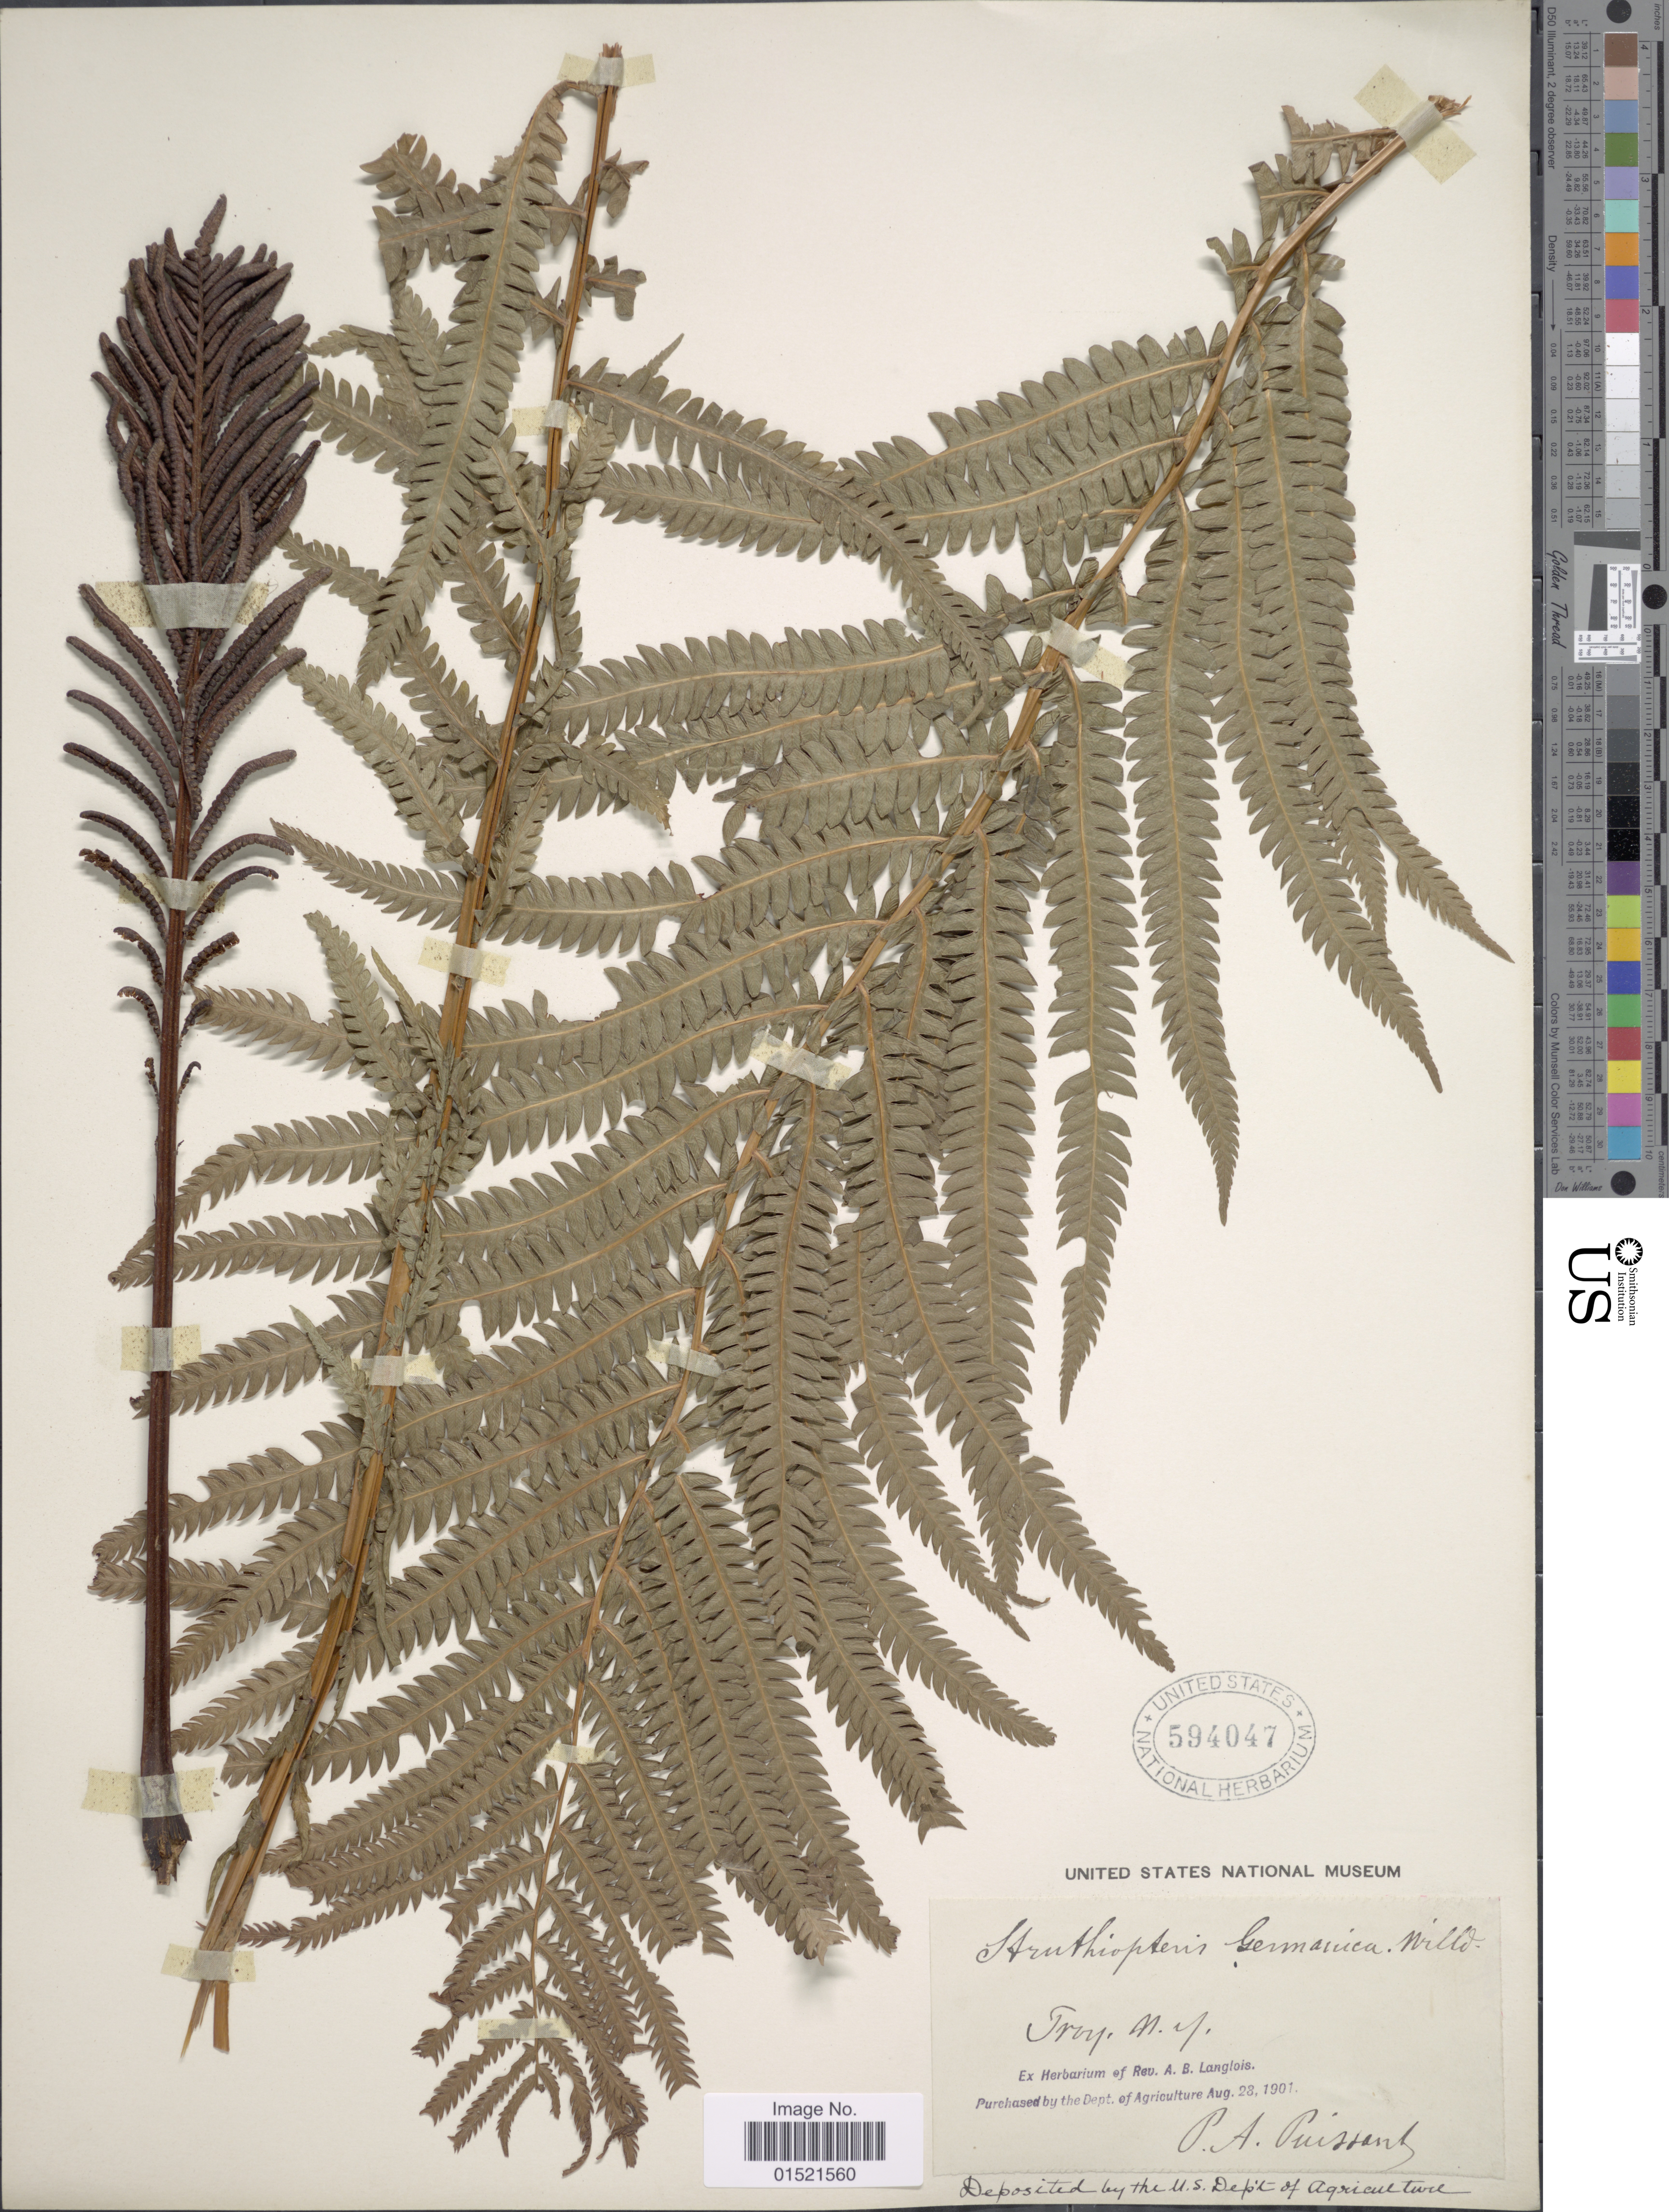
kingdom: Plantae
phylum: Tracheophyta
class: Polypodiopsida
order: Polypodiales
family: Onocleaceae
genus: Matteuccia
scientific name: Matteuccia struthiopteris var. pensylvanica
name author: (Willd.) C.V. Morton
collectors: P. Puissant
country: United States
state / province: New York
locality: Troy, N. Y.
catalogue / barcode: US 594047